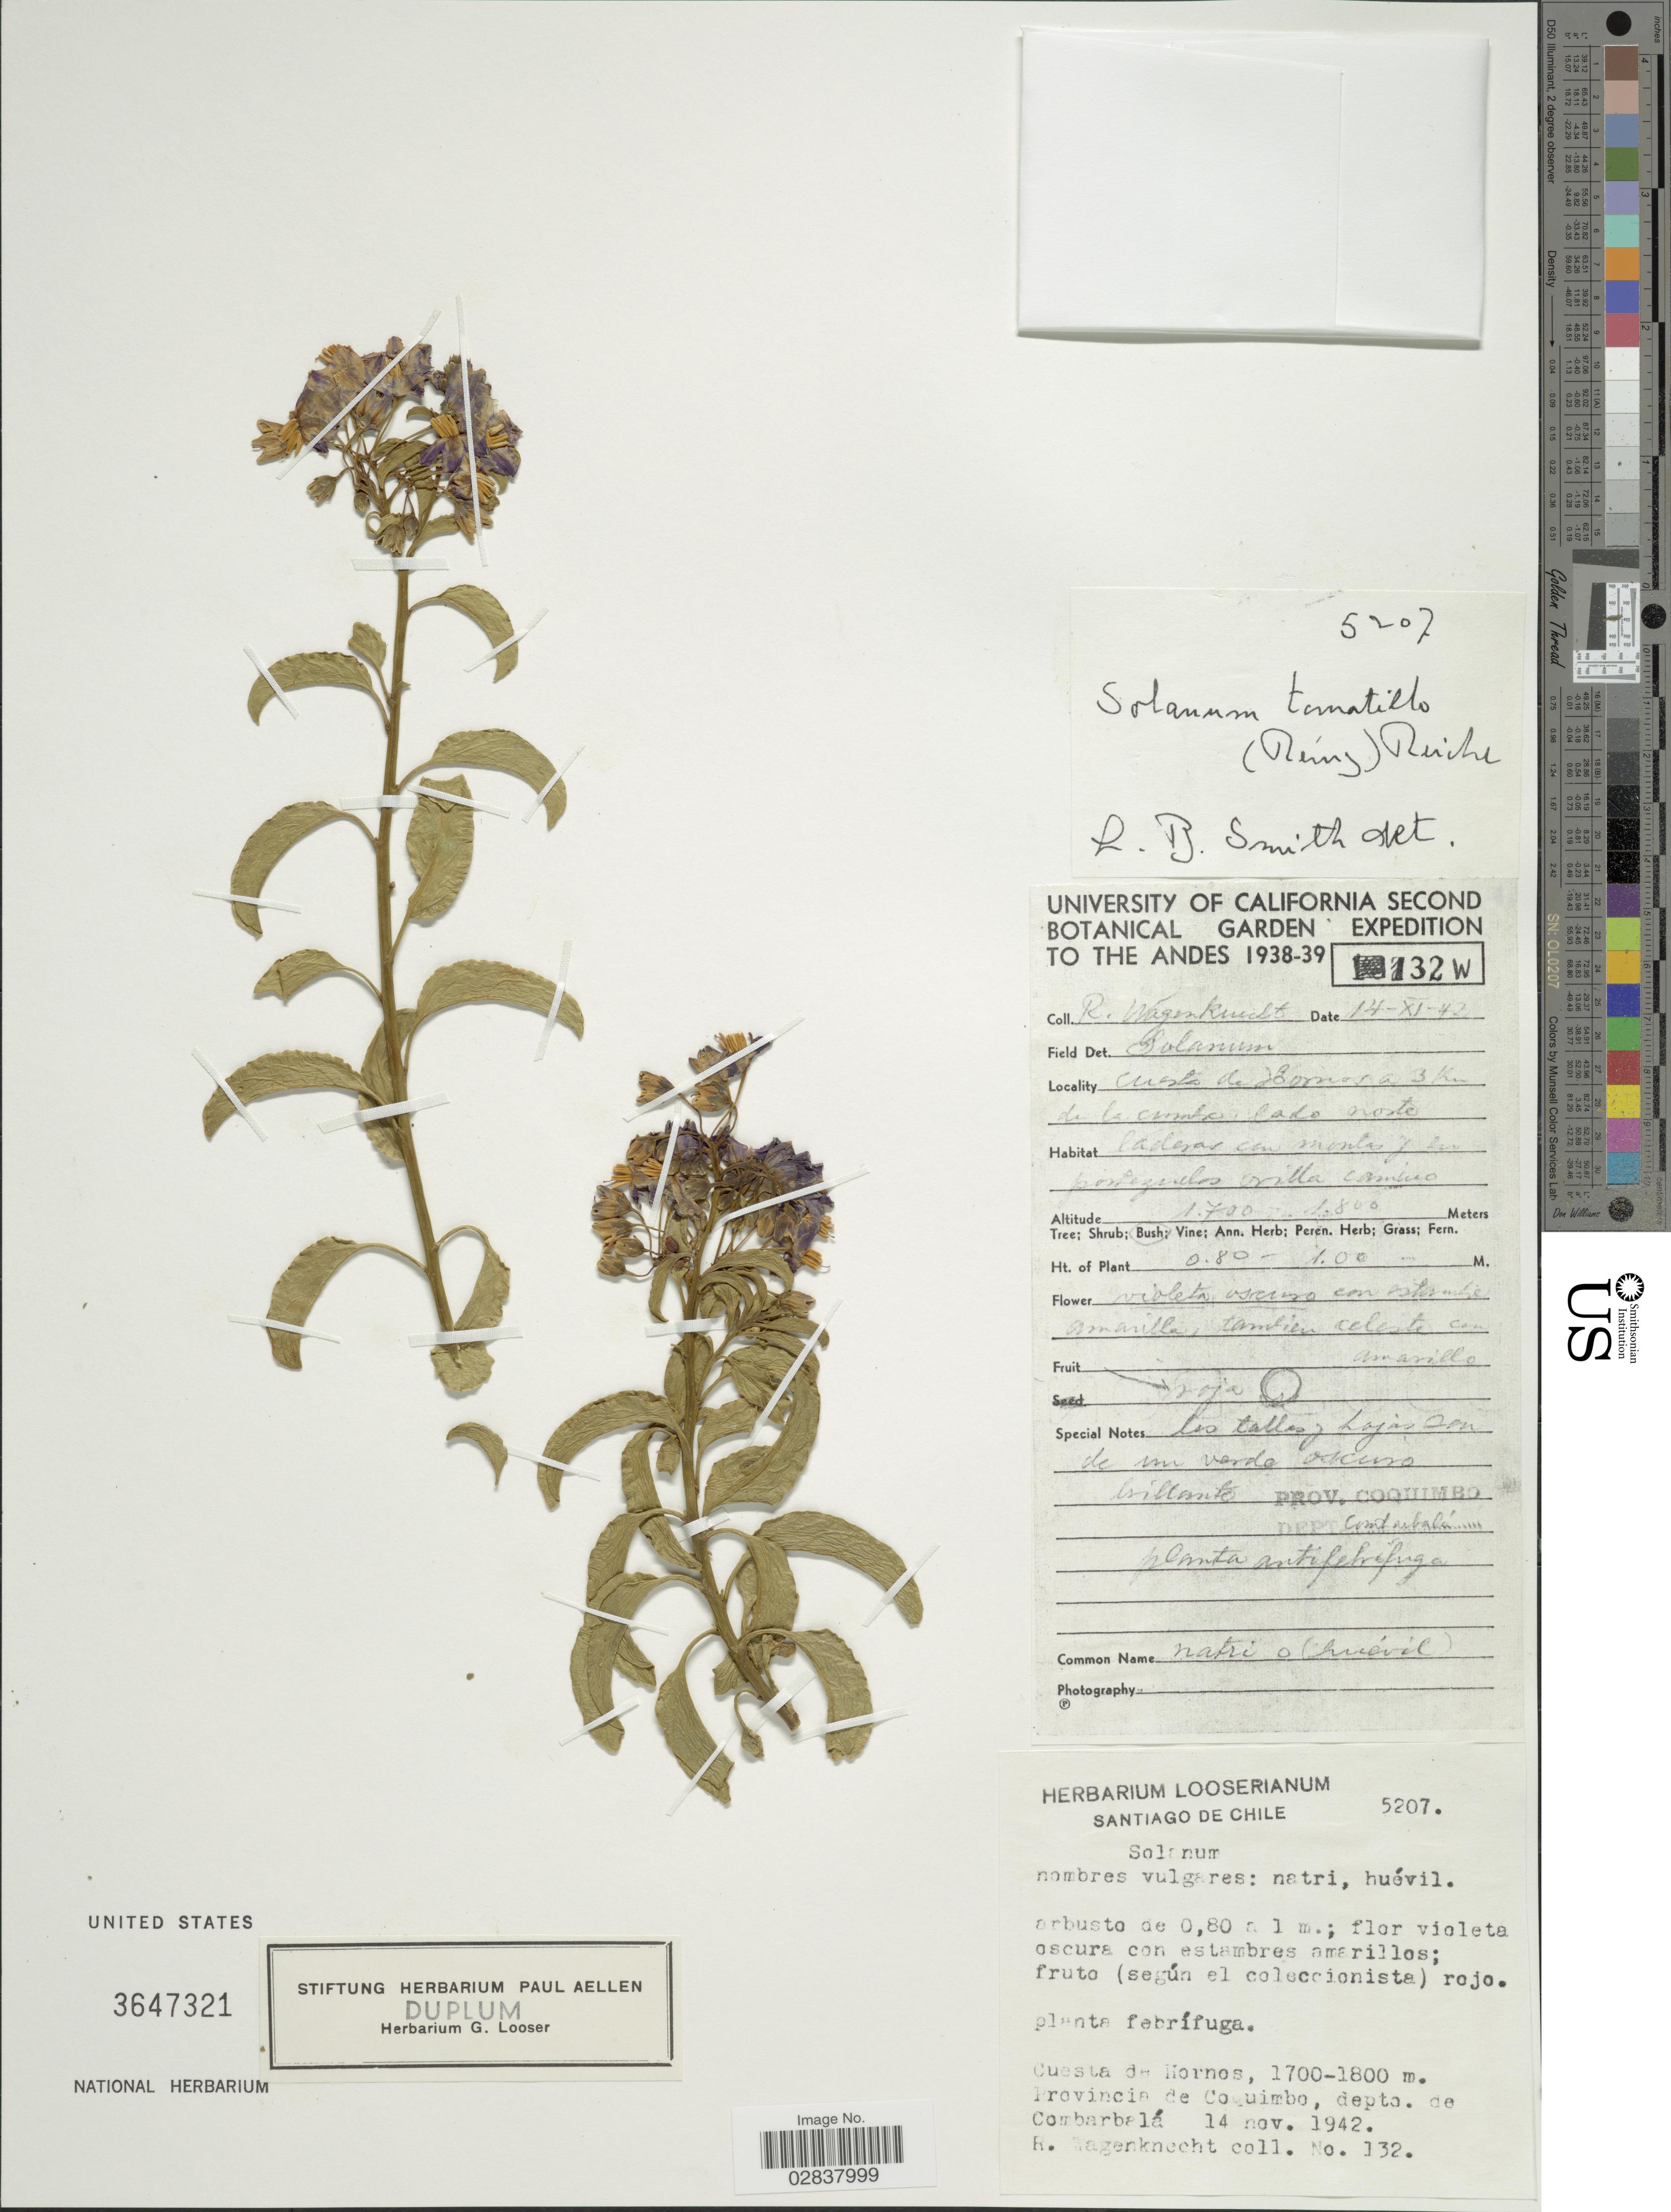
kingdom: Plantae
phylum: Tracheophyta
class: Magnoliopsida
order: Solanales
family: Solanaceae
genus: Solanum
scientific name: Solanum crispum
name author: Ruiz & Pav.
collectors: R. Wagenknecht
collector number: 132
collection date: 1942-11-14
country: Chile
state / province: Coquimbo (IV)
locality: Santiago de Chile, Cuesta de Hornos, Provincia de Coquimbo, depto. de Combarbalá.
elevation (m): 1700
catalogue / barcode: US 3647321